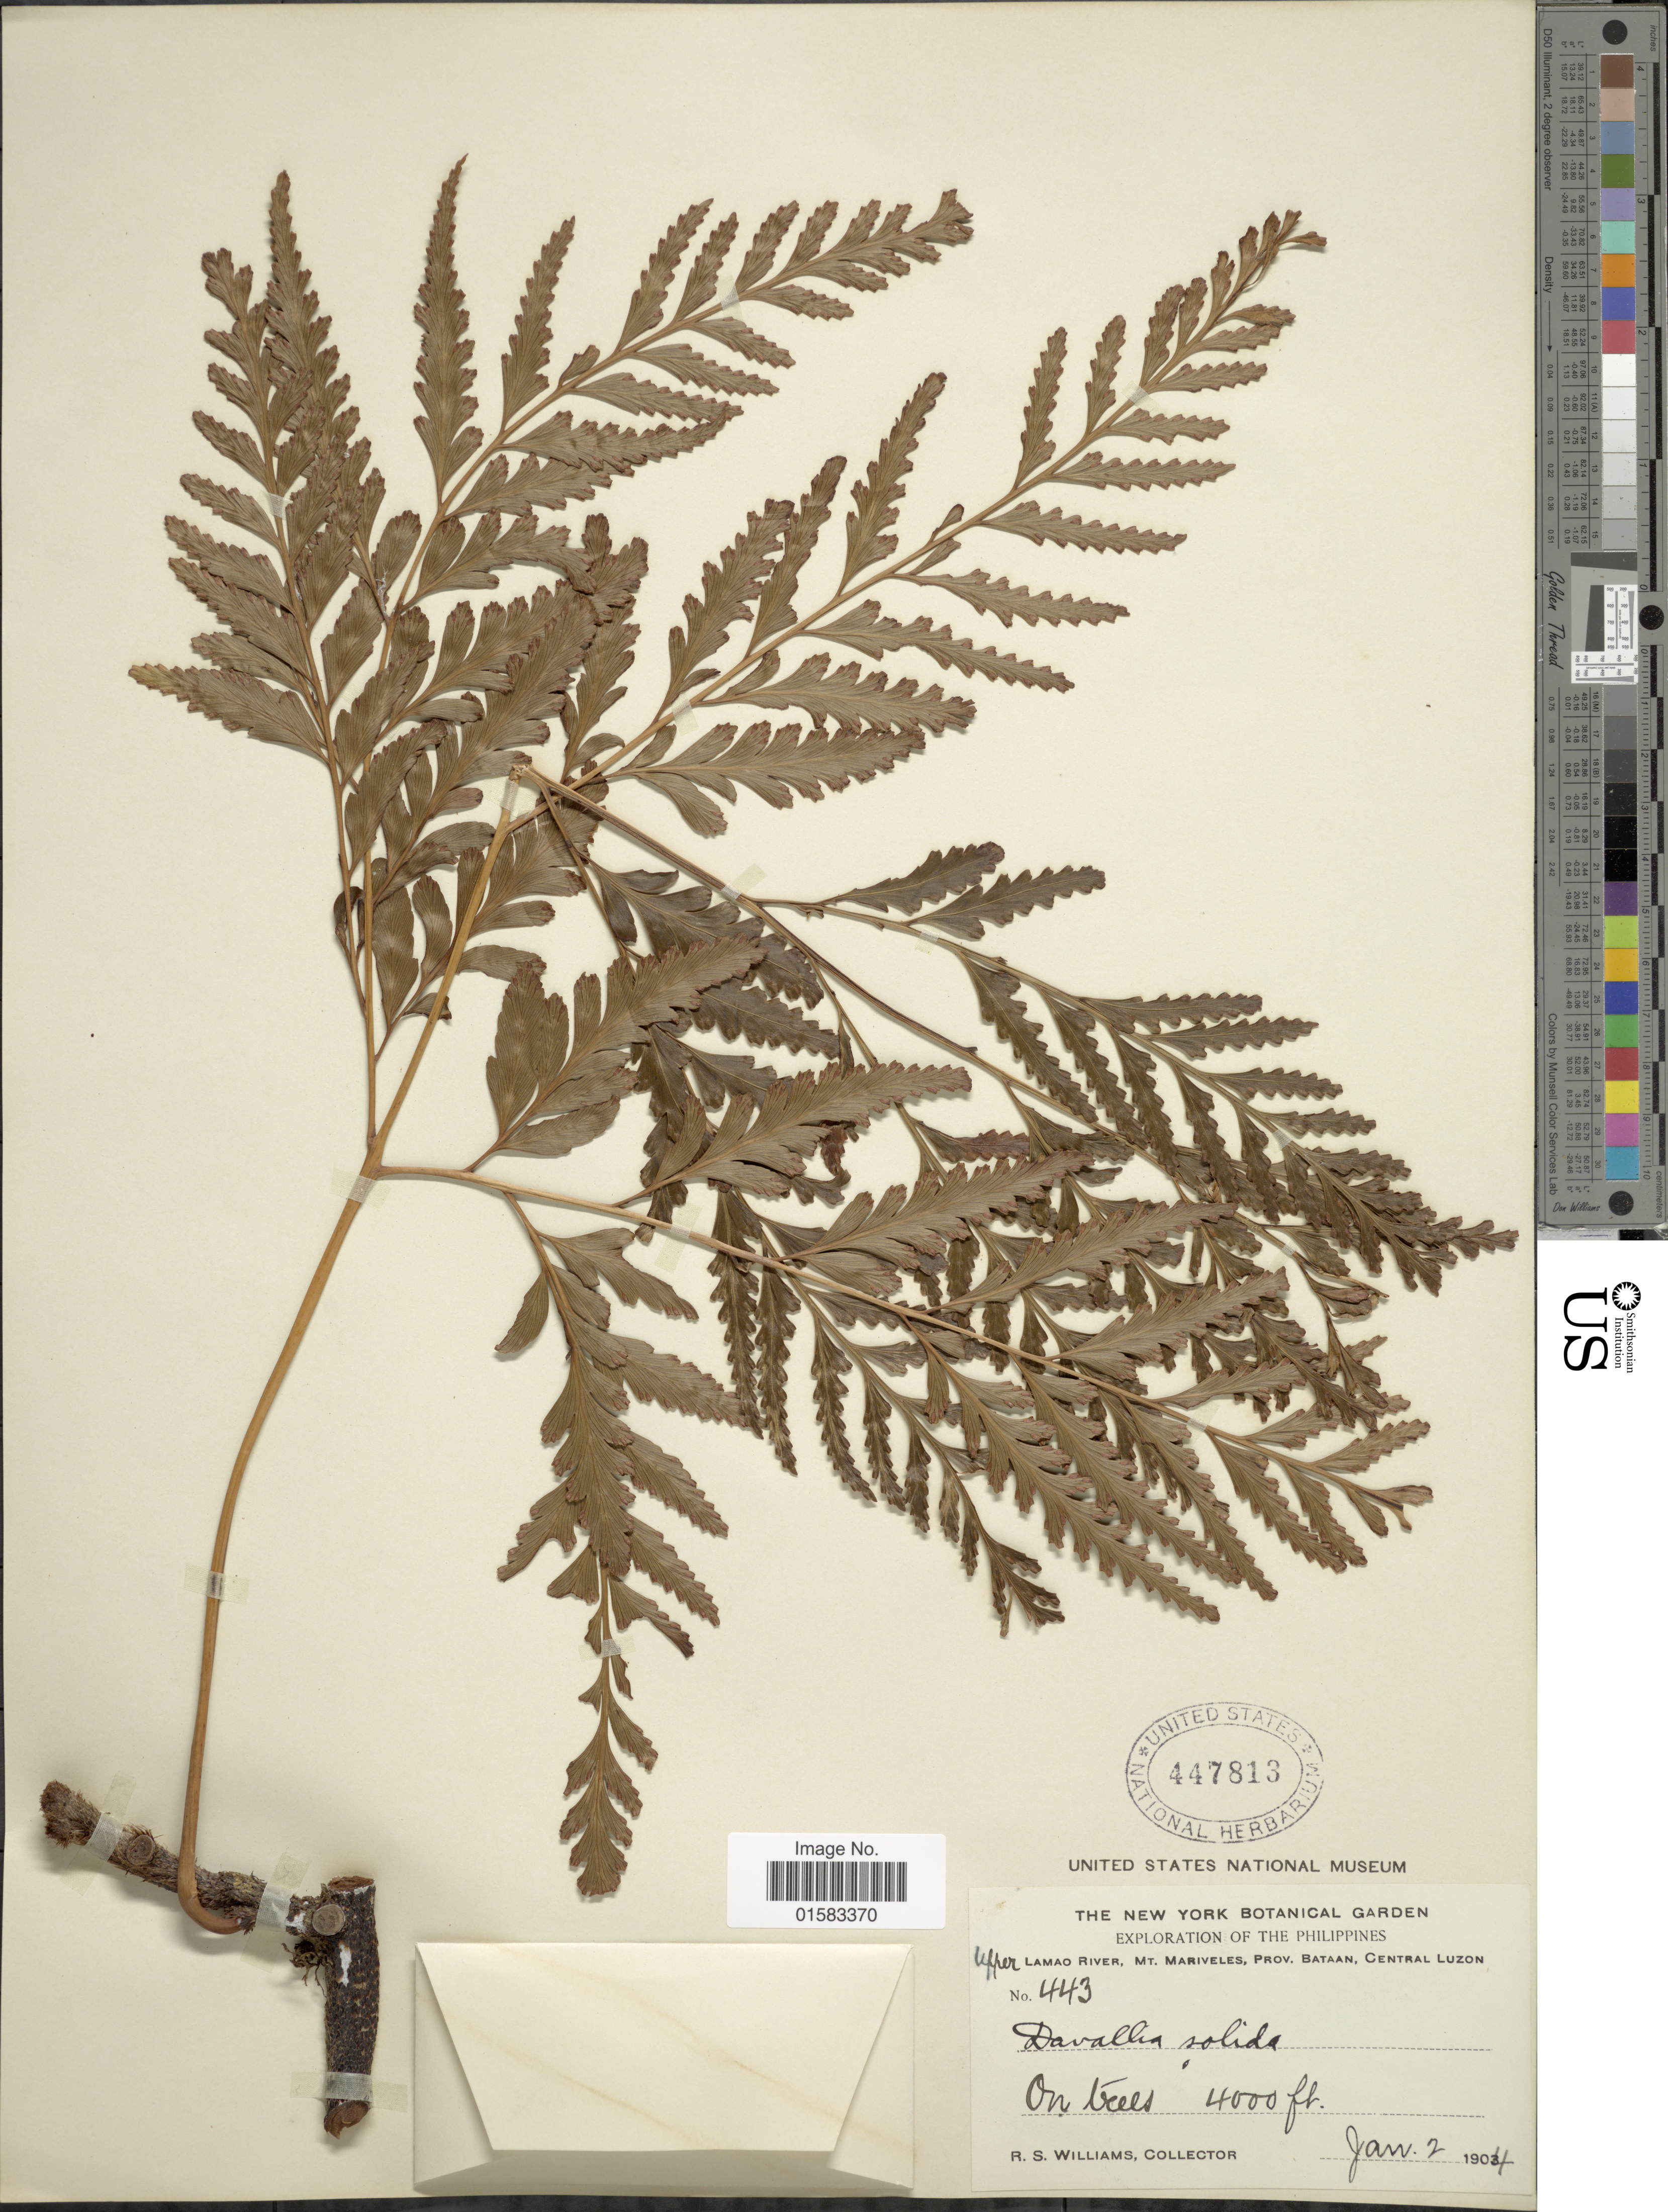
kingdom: Plantae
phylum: Tracheophyta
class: Polypodiopsida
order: Polypodiales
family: Davalliaceae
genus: Davallia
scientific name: Davallia solida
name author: (G. Forst.) Sw.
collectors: R. S. Williams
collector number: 443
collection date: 1904-01-02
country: Philippines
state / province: Central Luzon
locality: Upper Lamao River, Mt. Mariveles, Prov. Bataan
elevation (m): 1219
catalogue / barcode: US 447813